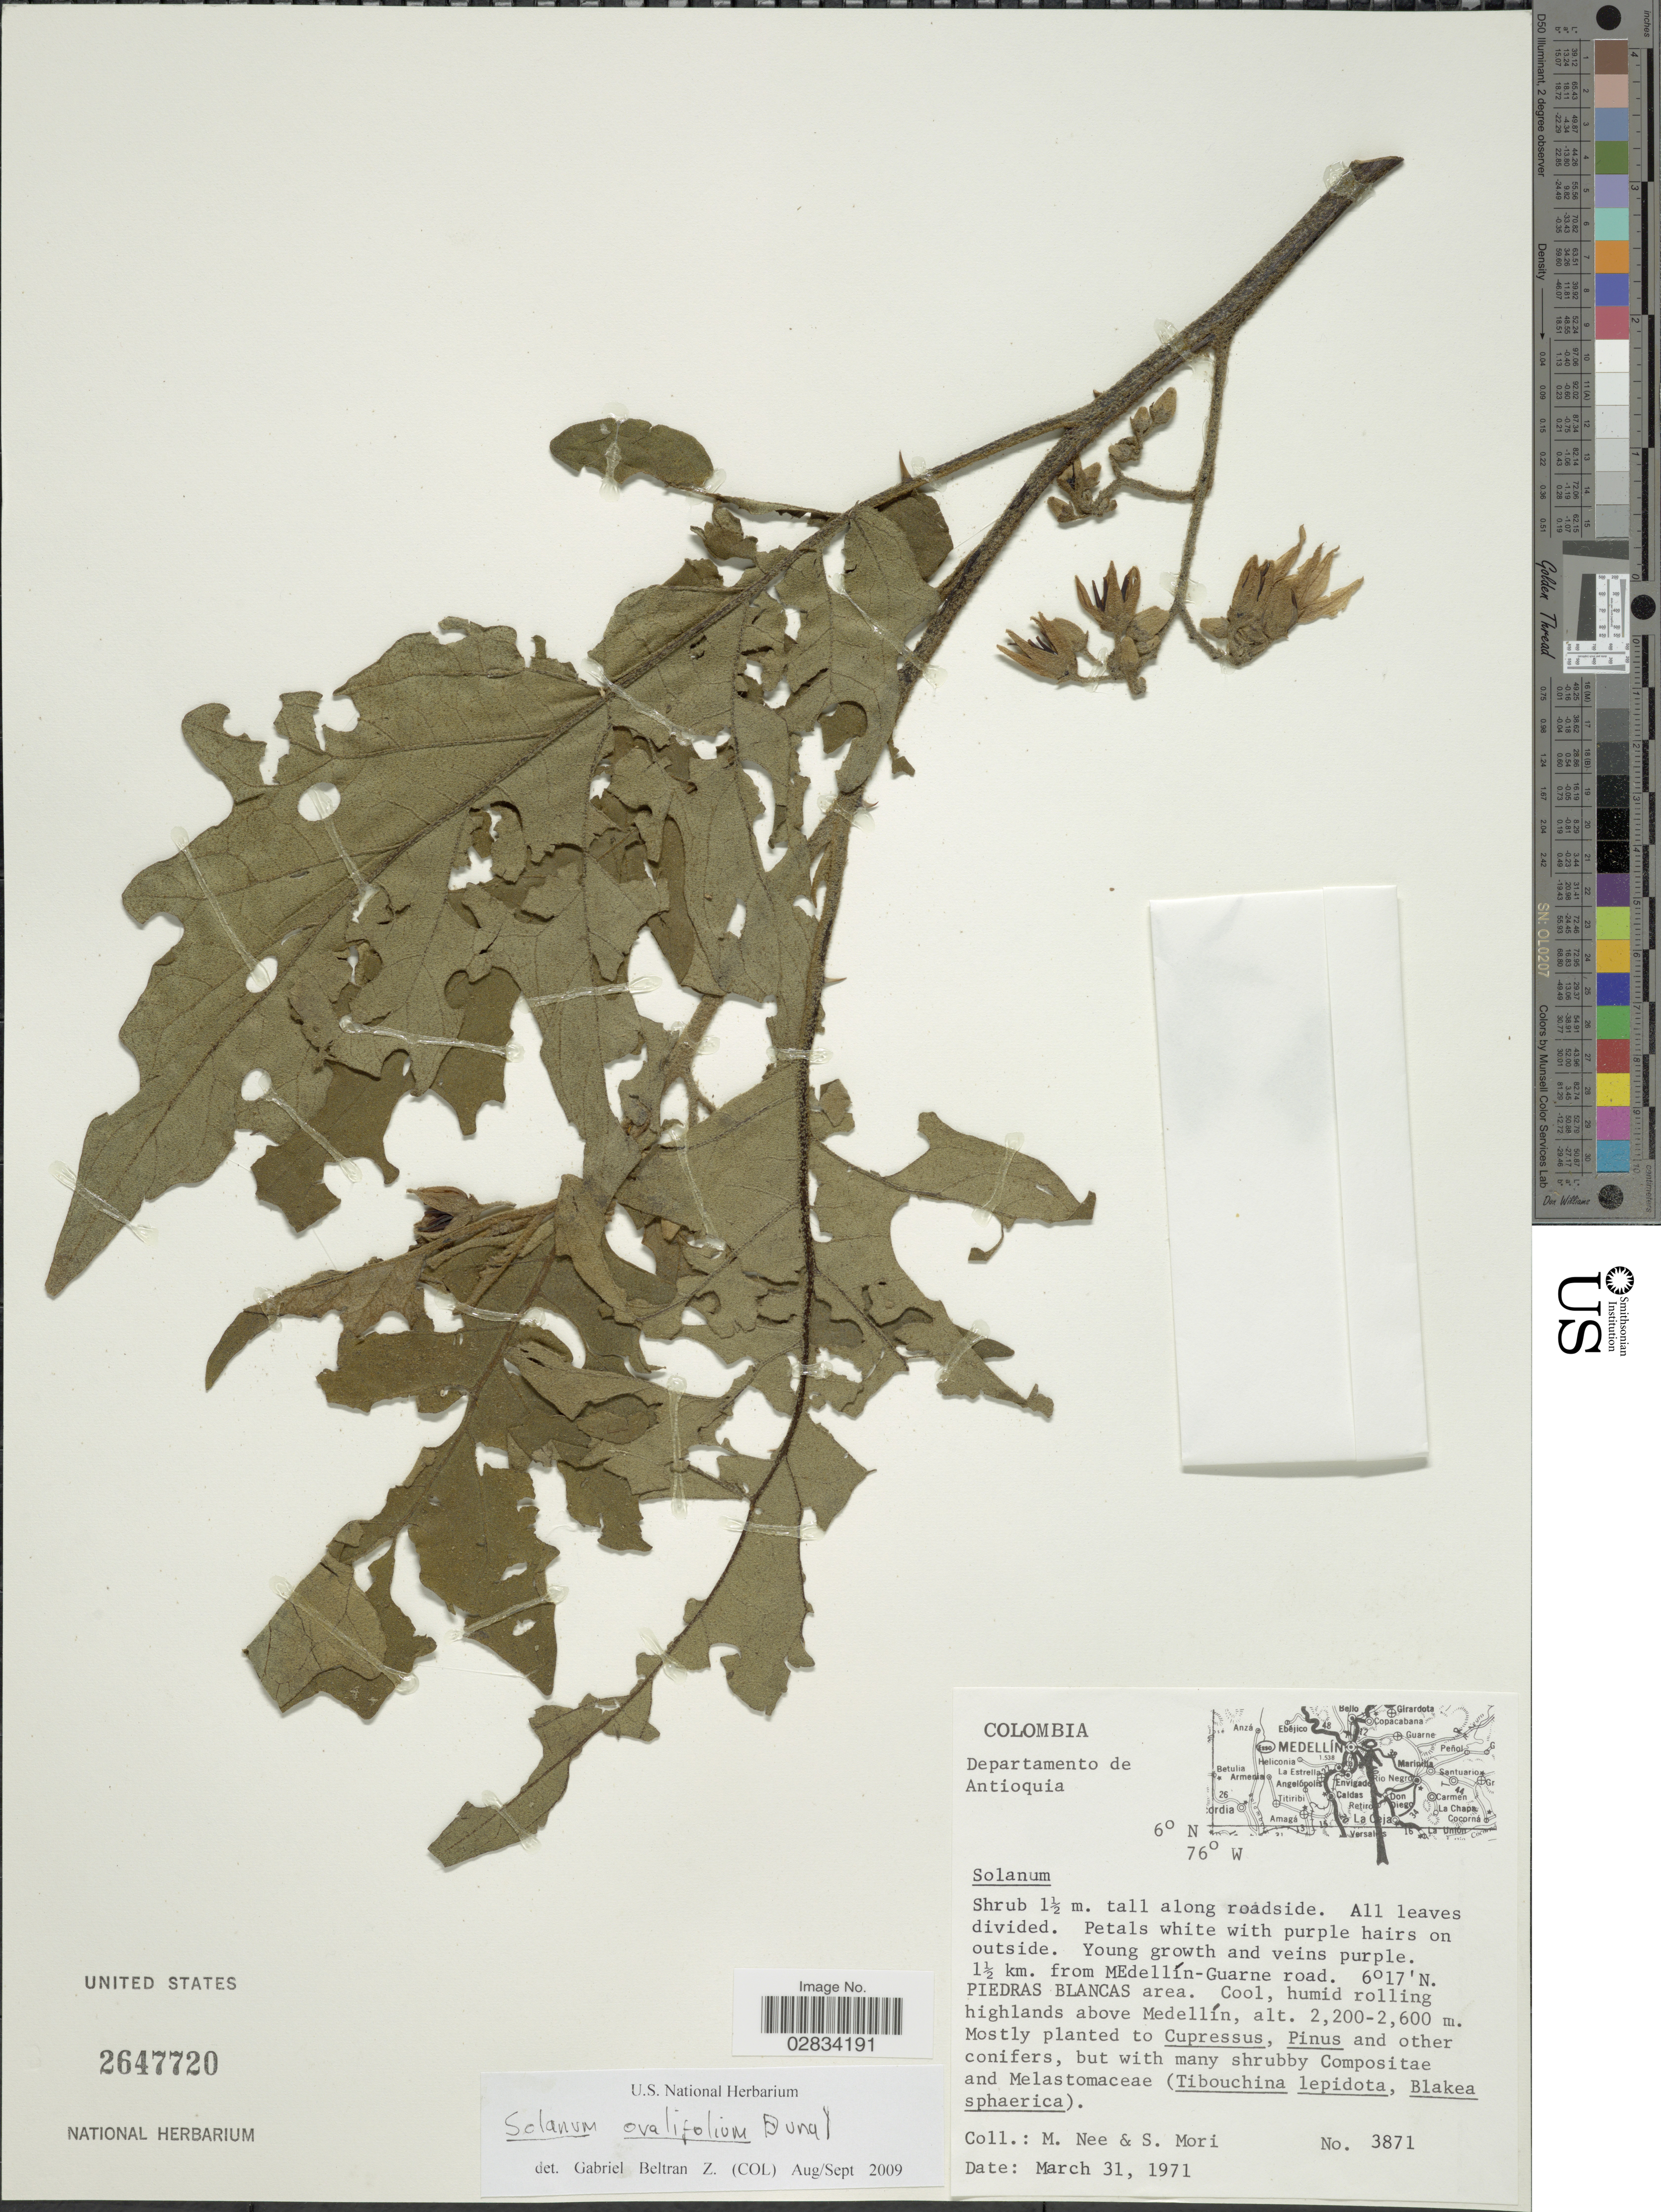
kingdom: Plantae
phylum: Tracheophyta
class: Magnoliopsida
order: Solanales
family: Solanaceae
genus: Solanum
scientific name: Solanum ovalifolium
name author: Dunal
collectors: M. Nee & S. Mori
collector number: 3871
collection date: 1971-03-31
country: Colombia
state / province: Antioquia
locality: Departamento de Antioquia, 1½ km. from Medellín-Guarne road, Piedras Blancas area, cool, humid rolling highlands above Medellín.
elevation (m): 2200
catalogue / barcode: US 2647720